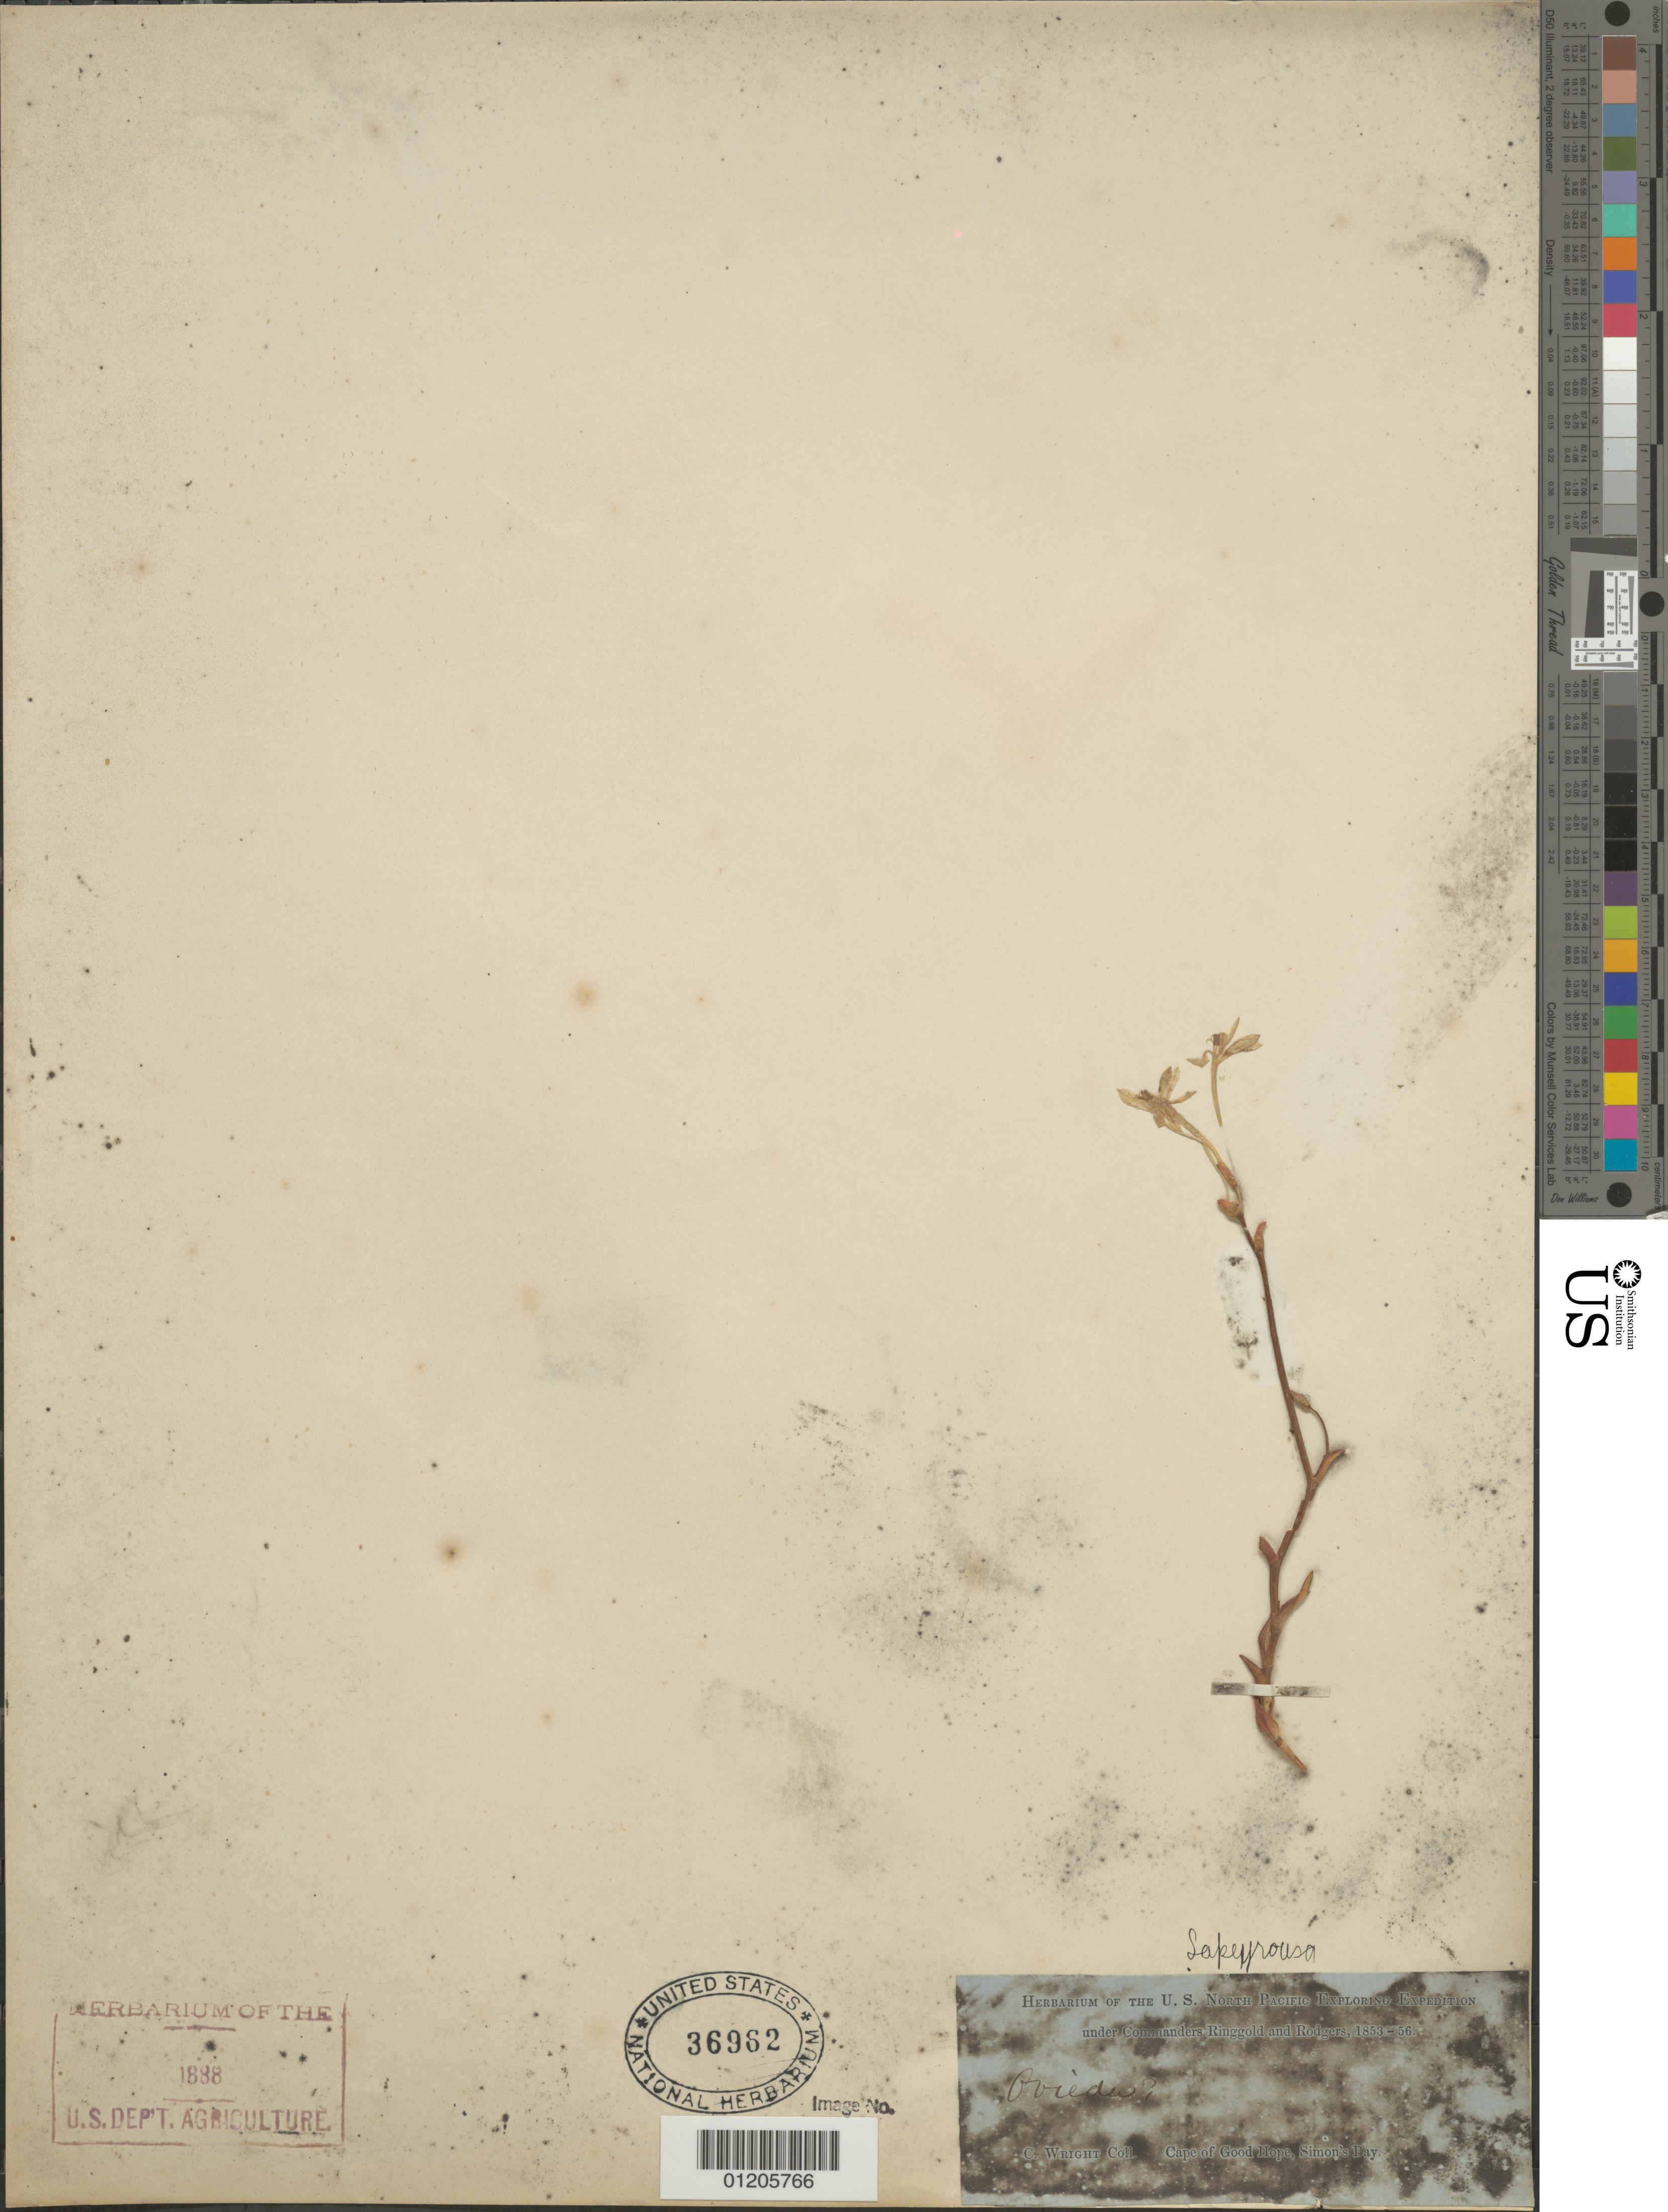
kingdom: Plantae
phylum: Tracheophyta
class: Liliopsida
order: Asparagales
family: Iridaceae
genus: Lapeirousia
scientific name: Lapeirousia sp.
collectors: C. Wright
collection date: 1853/1856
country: South Africa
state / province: Western Cape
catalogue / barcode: US 36962